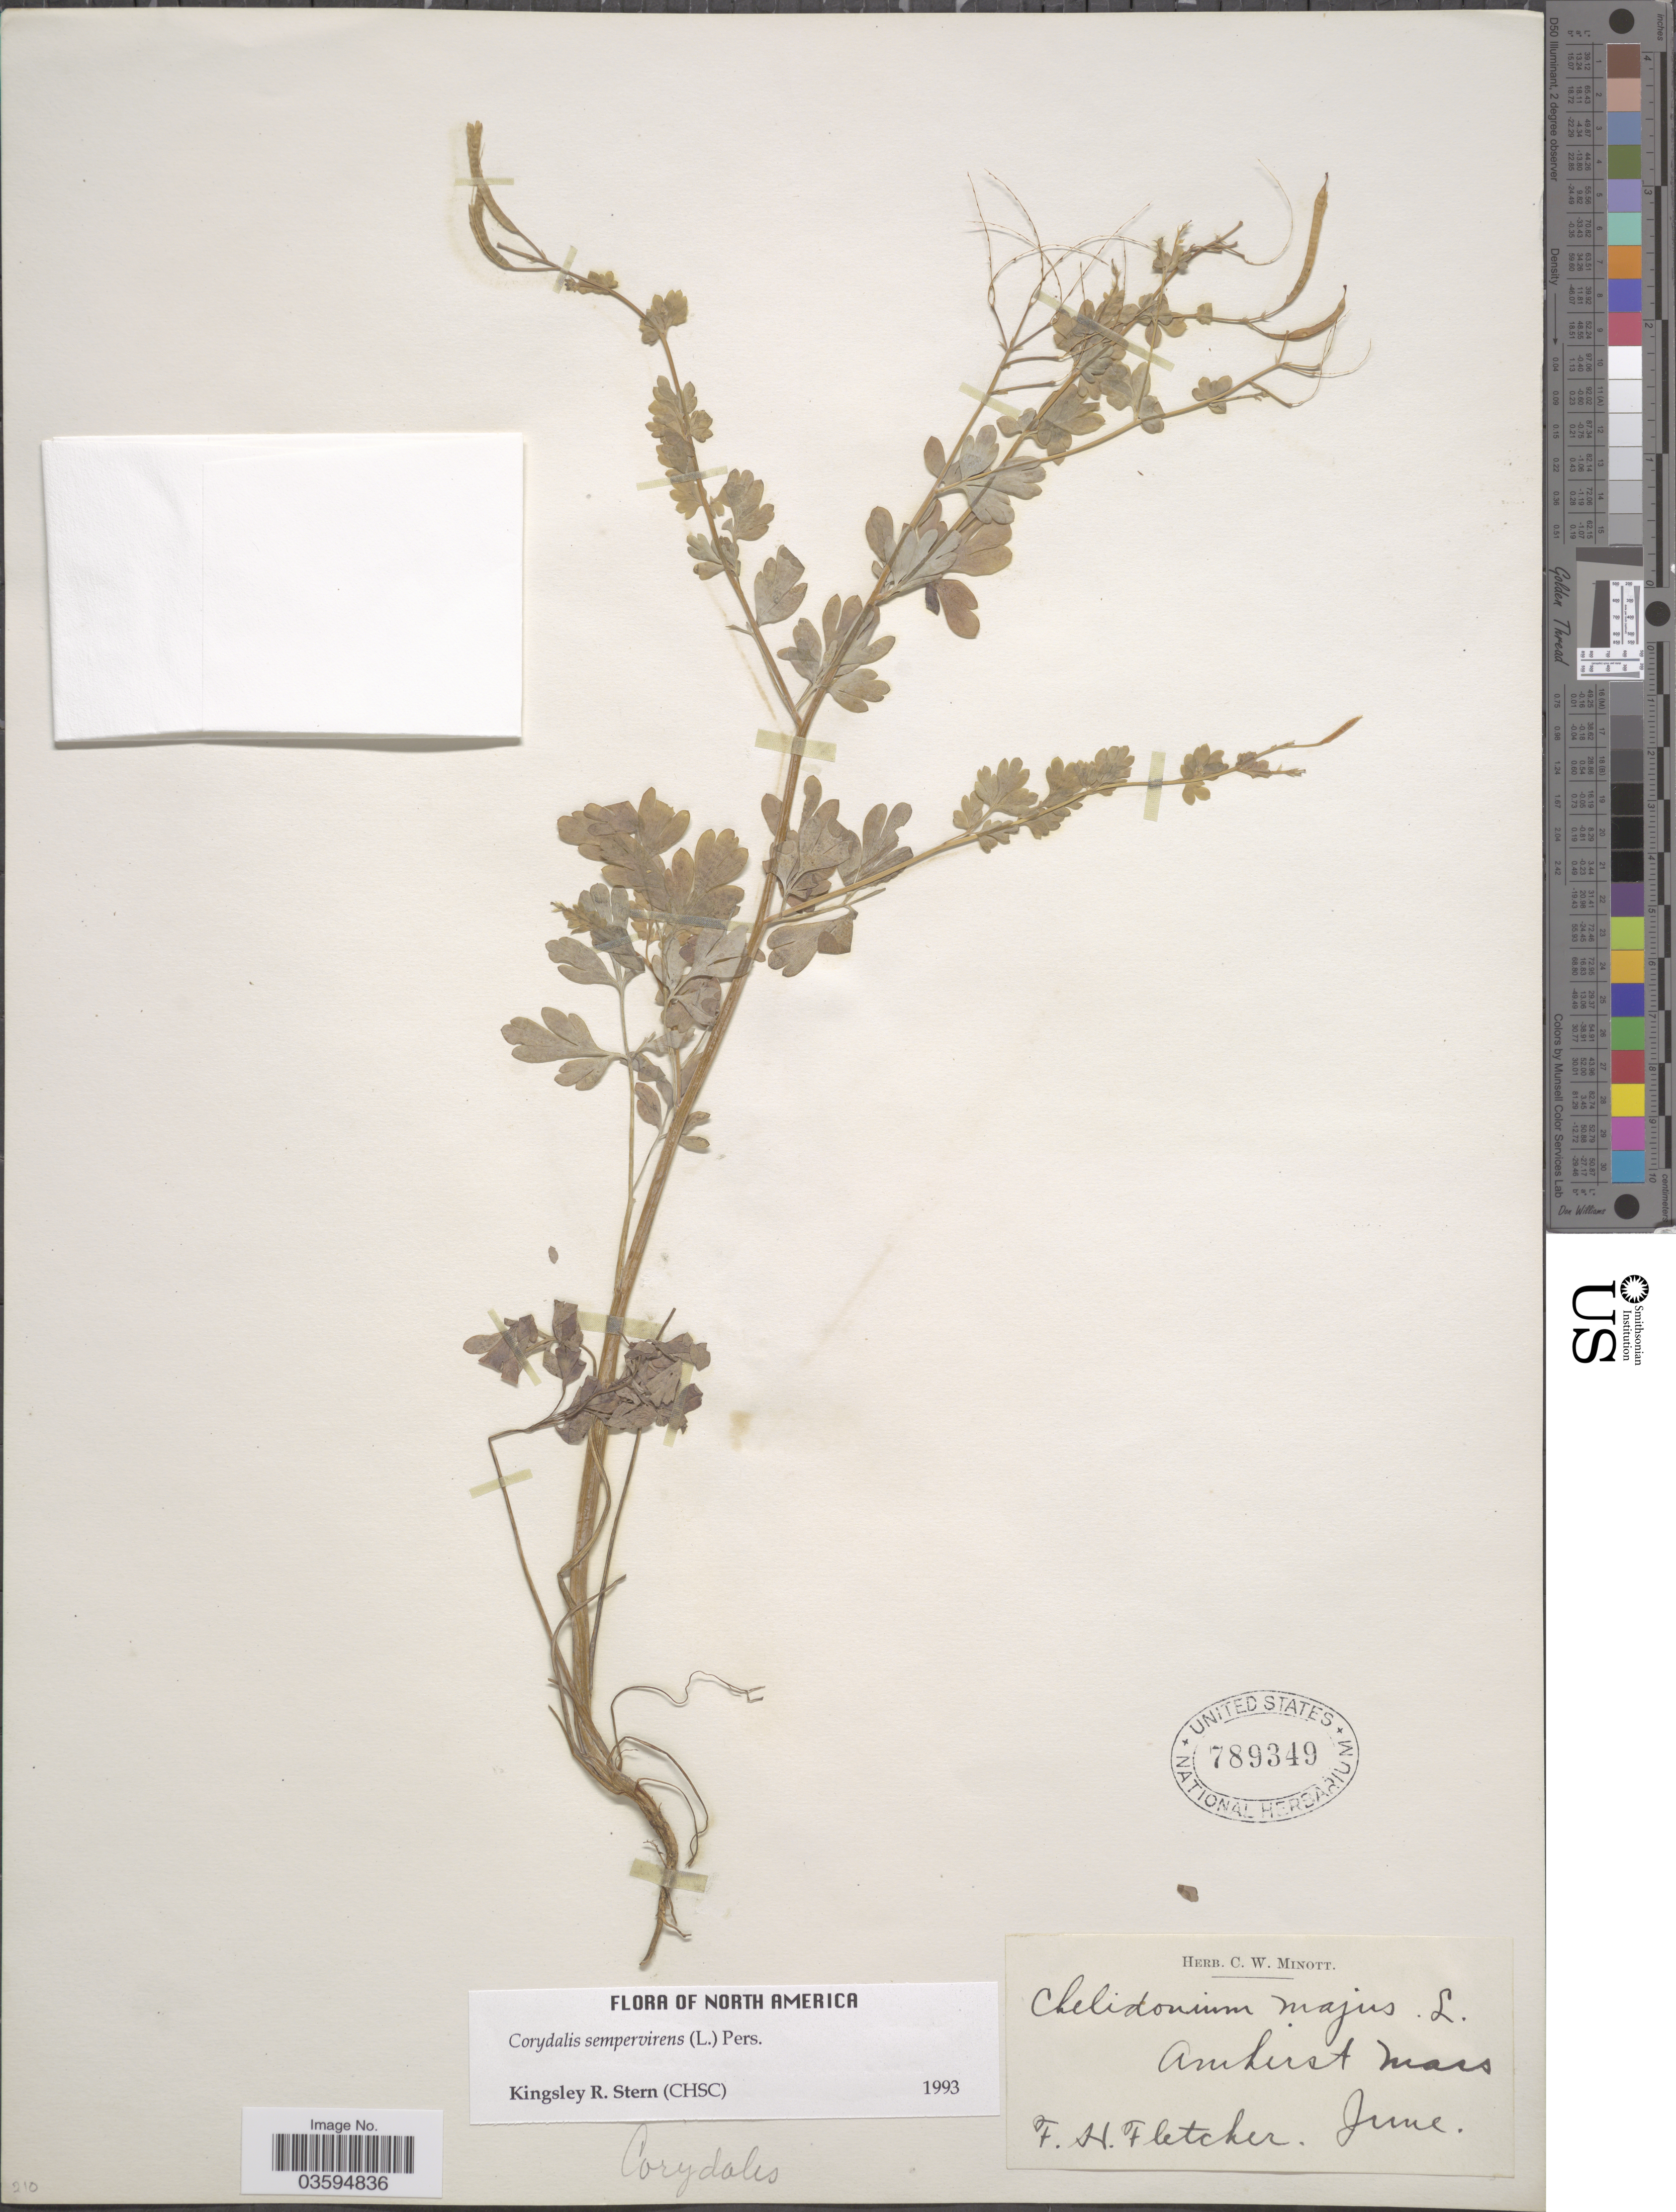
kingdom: Plantae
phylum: Tracheophyta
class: Magnoliopsida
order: Ranunculales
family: Papaveraceae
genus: Capnoides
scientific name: Capnoides sempervirens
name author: (L.) Borkh.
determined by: Strong, M. T., (US), Smithsonian Institution - National Museum of Natural History (UNITED STATES)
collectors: F. Fletcher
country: United States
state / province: Massachusetts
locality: Amherst.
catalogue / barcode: US 789349